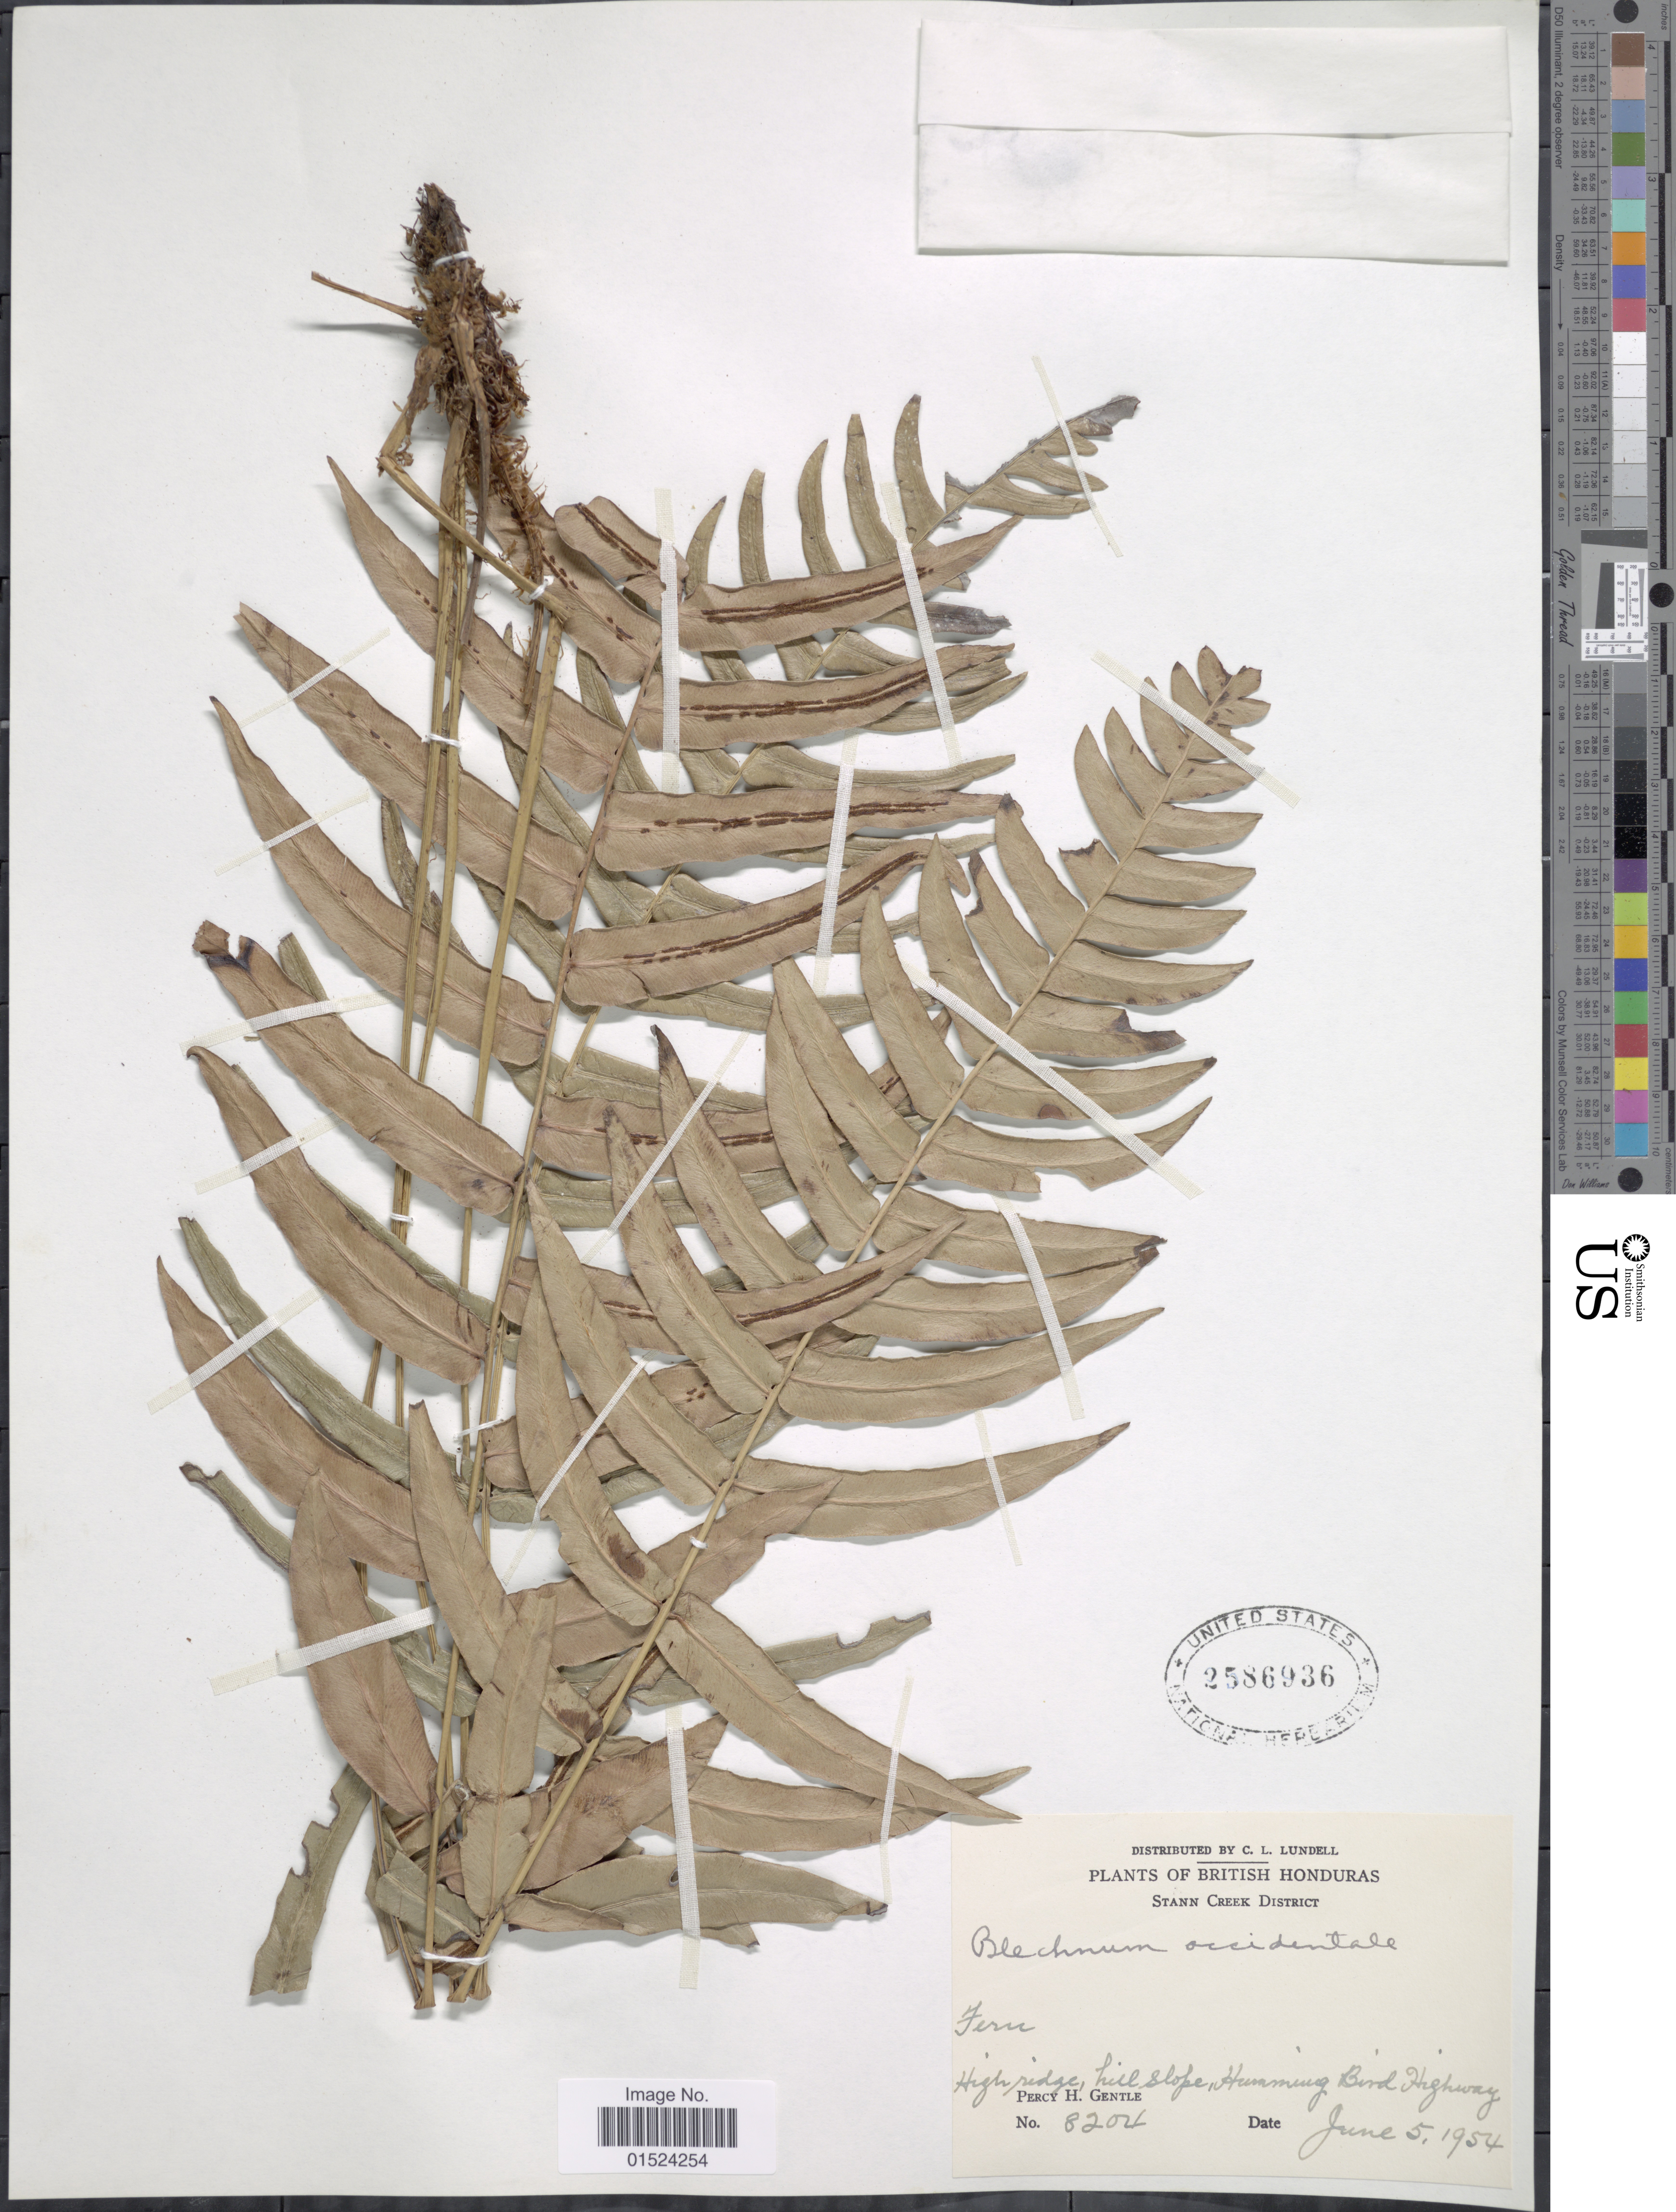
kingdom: Plantae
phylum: Tracheophyta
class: Polypodiopsida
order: Polypodiales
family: Blechnaceae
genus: Blechnum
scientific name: Blechnum occidentale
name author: L.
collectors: P. H. Gentle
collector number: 8204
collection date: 1954-06-05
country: Belize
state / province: Stann Creek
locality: British Honduras, High ridge, hill slope, Humming Bird Highway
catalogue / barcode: US 2586936